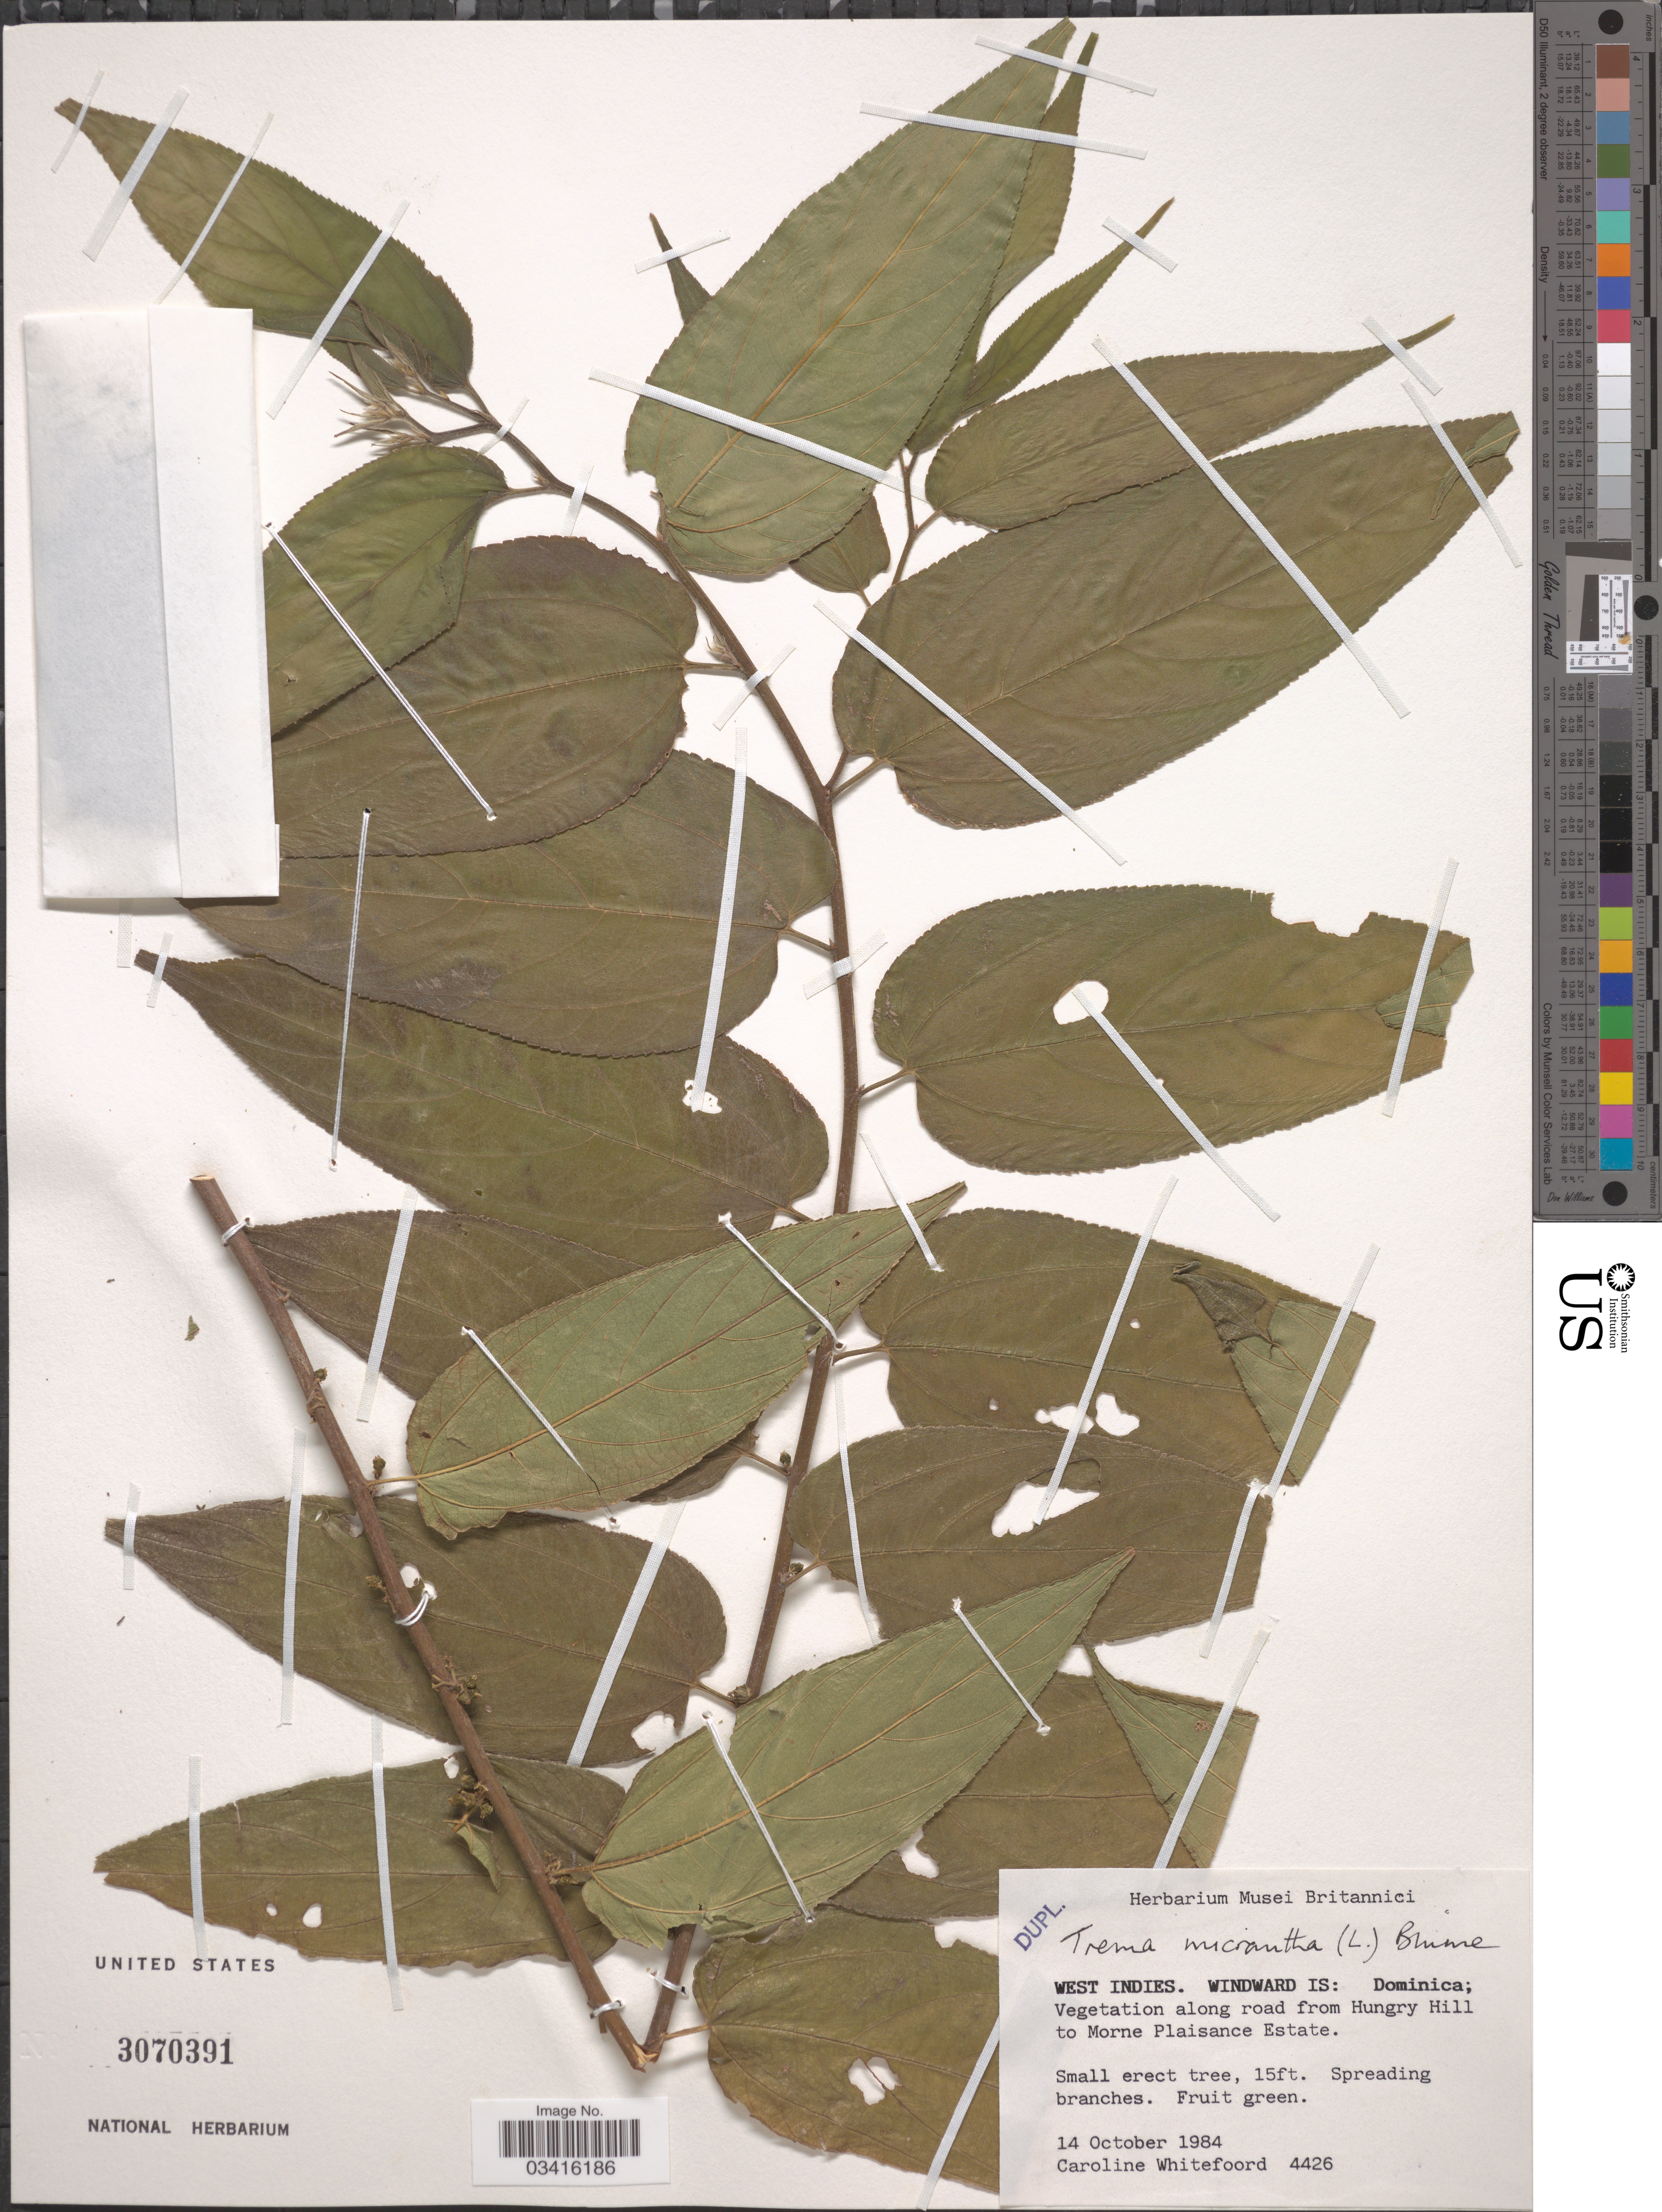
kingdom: Plantae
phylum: Tracheophyta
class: Magnoliopsida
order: Rosales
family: Cannabaceae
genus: Trema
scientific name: Trema micranthum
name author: (L.) Blume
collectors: C. Whitefoord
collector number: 4426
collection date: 1984-10-14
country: Dominica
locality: Along road from Hungry Hill to Morne Plaisance Estate.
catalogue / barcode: US 3070391